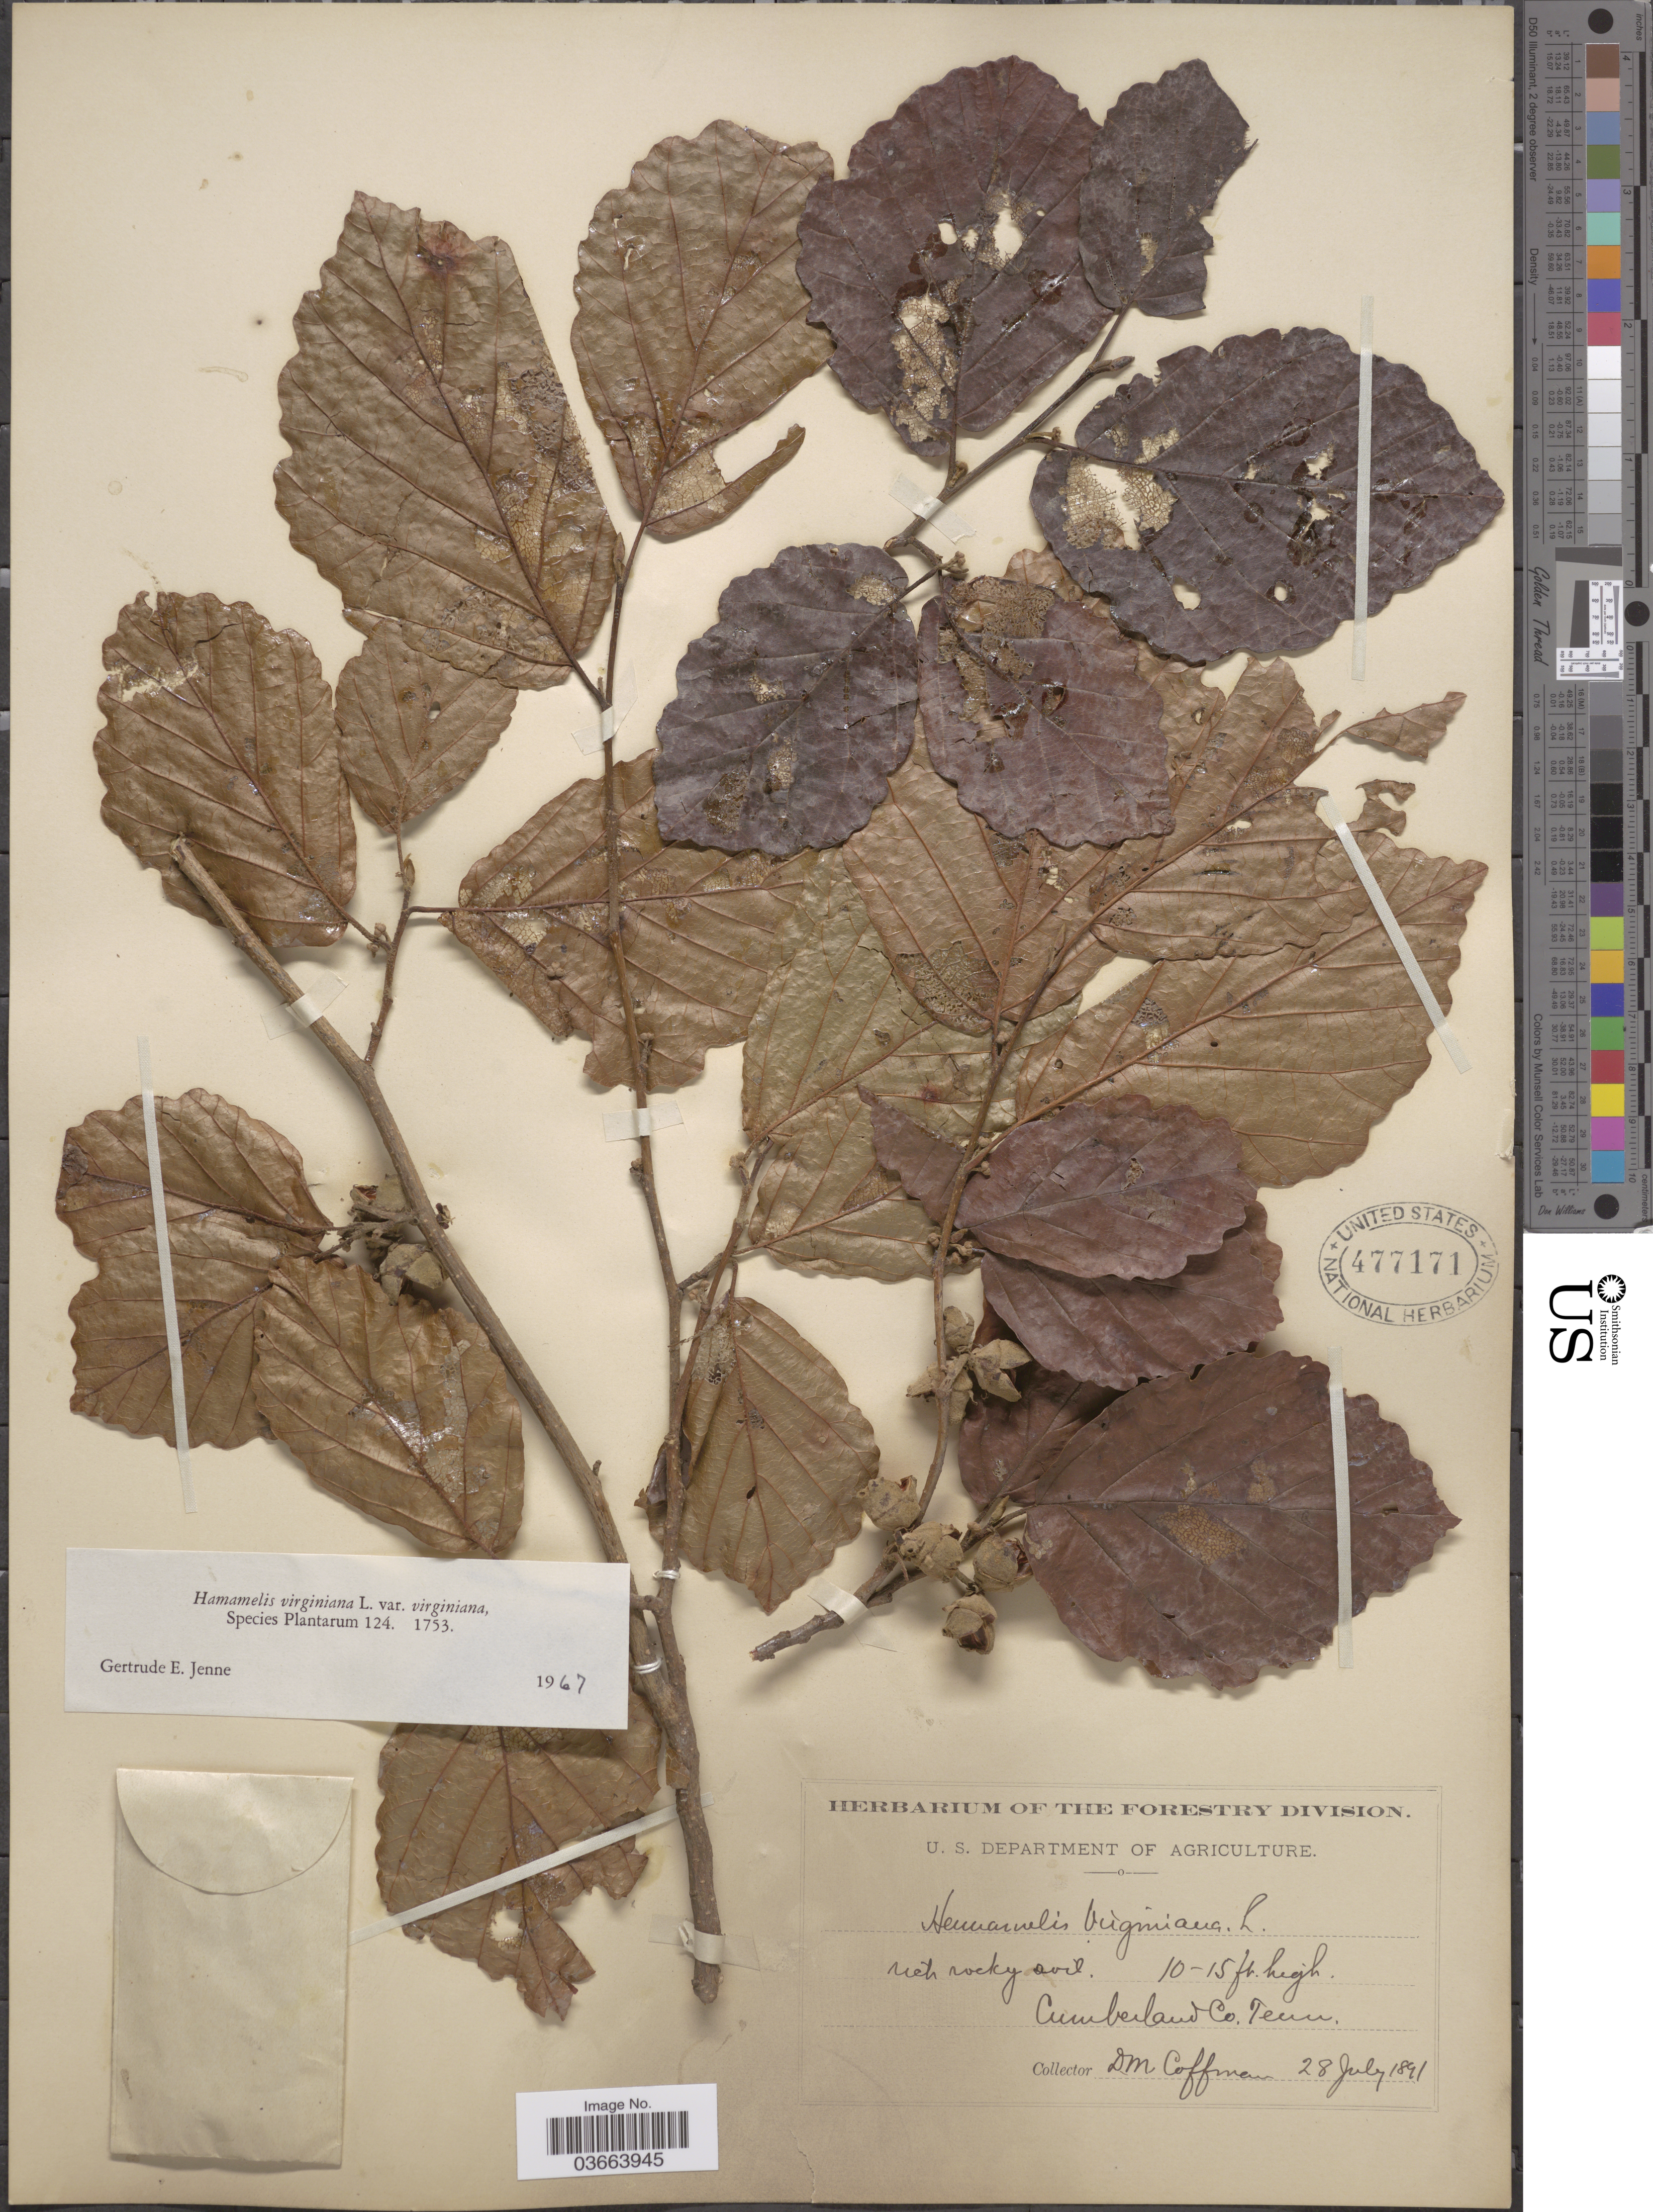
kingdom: Plantae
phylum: Tracheophyta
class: Magnoliopsida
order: Saxifragales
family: Hamamelidaceae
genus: Hamamelis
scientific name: Hamamelis virginiana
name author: L.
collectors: D. M. Coffman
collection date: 1891-07-28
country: United States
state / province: Tennessee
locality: Cumberland Co.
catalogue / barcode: US 477171